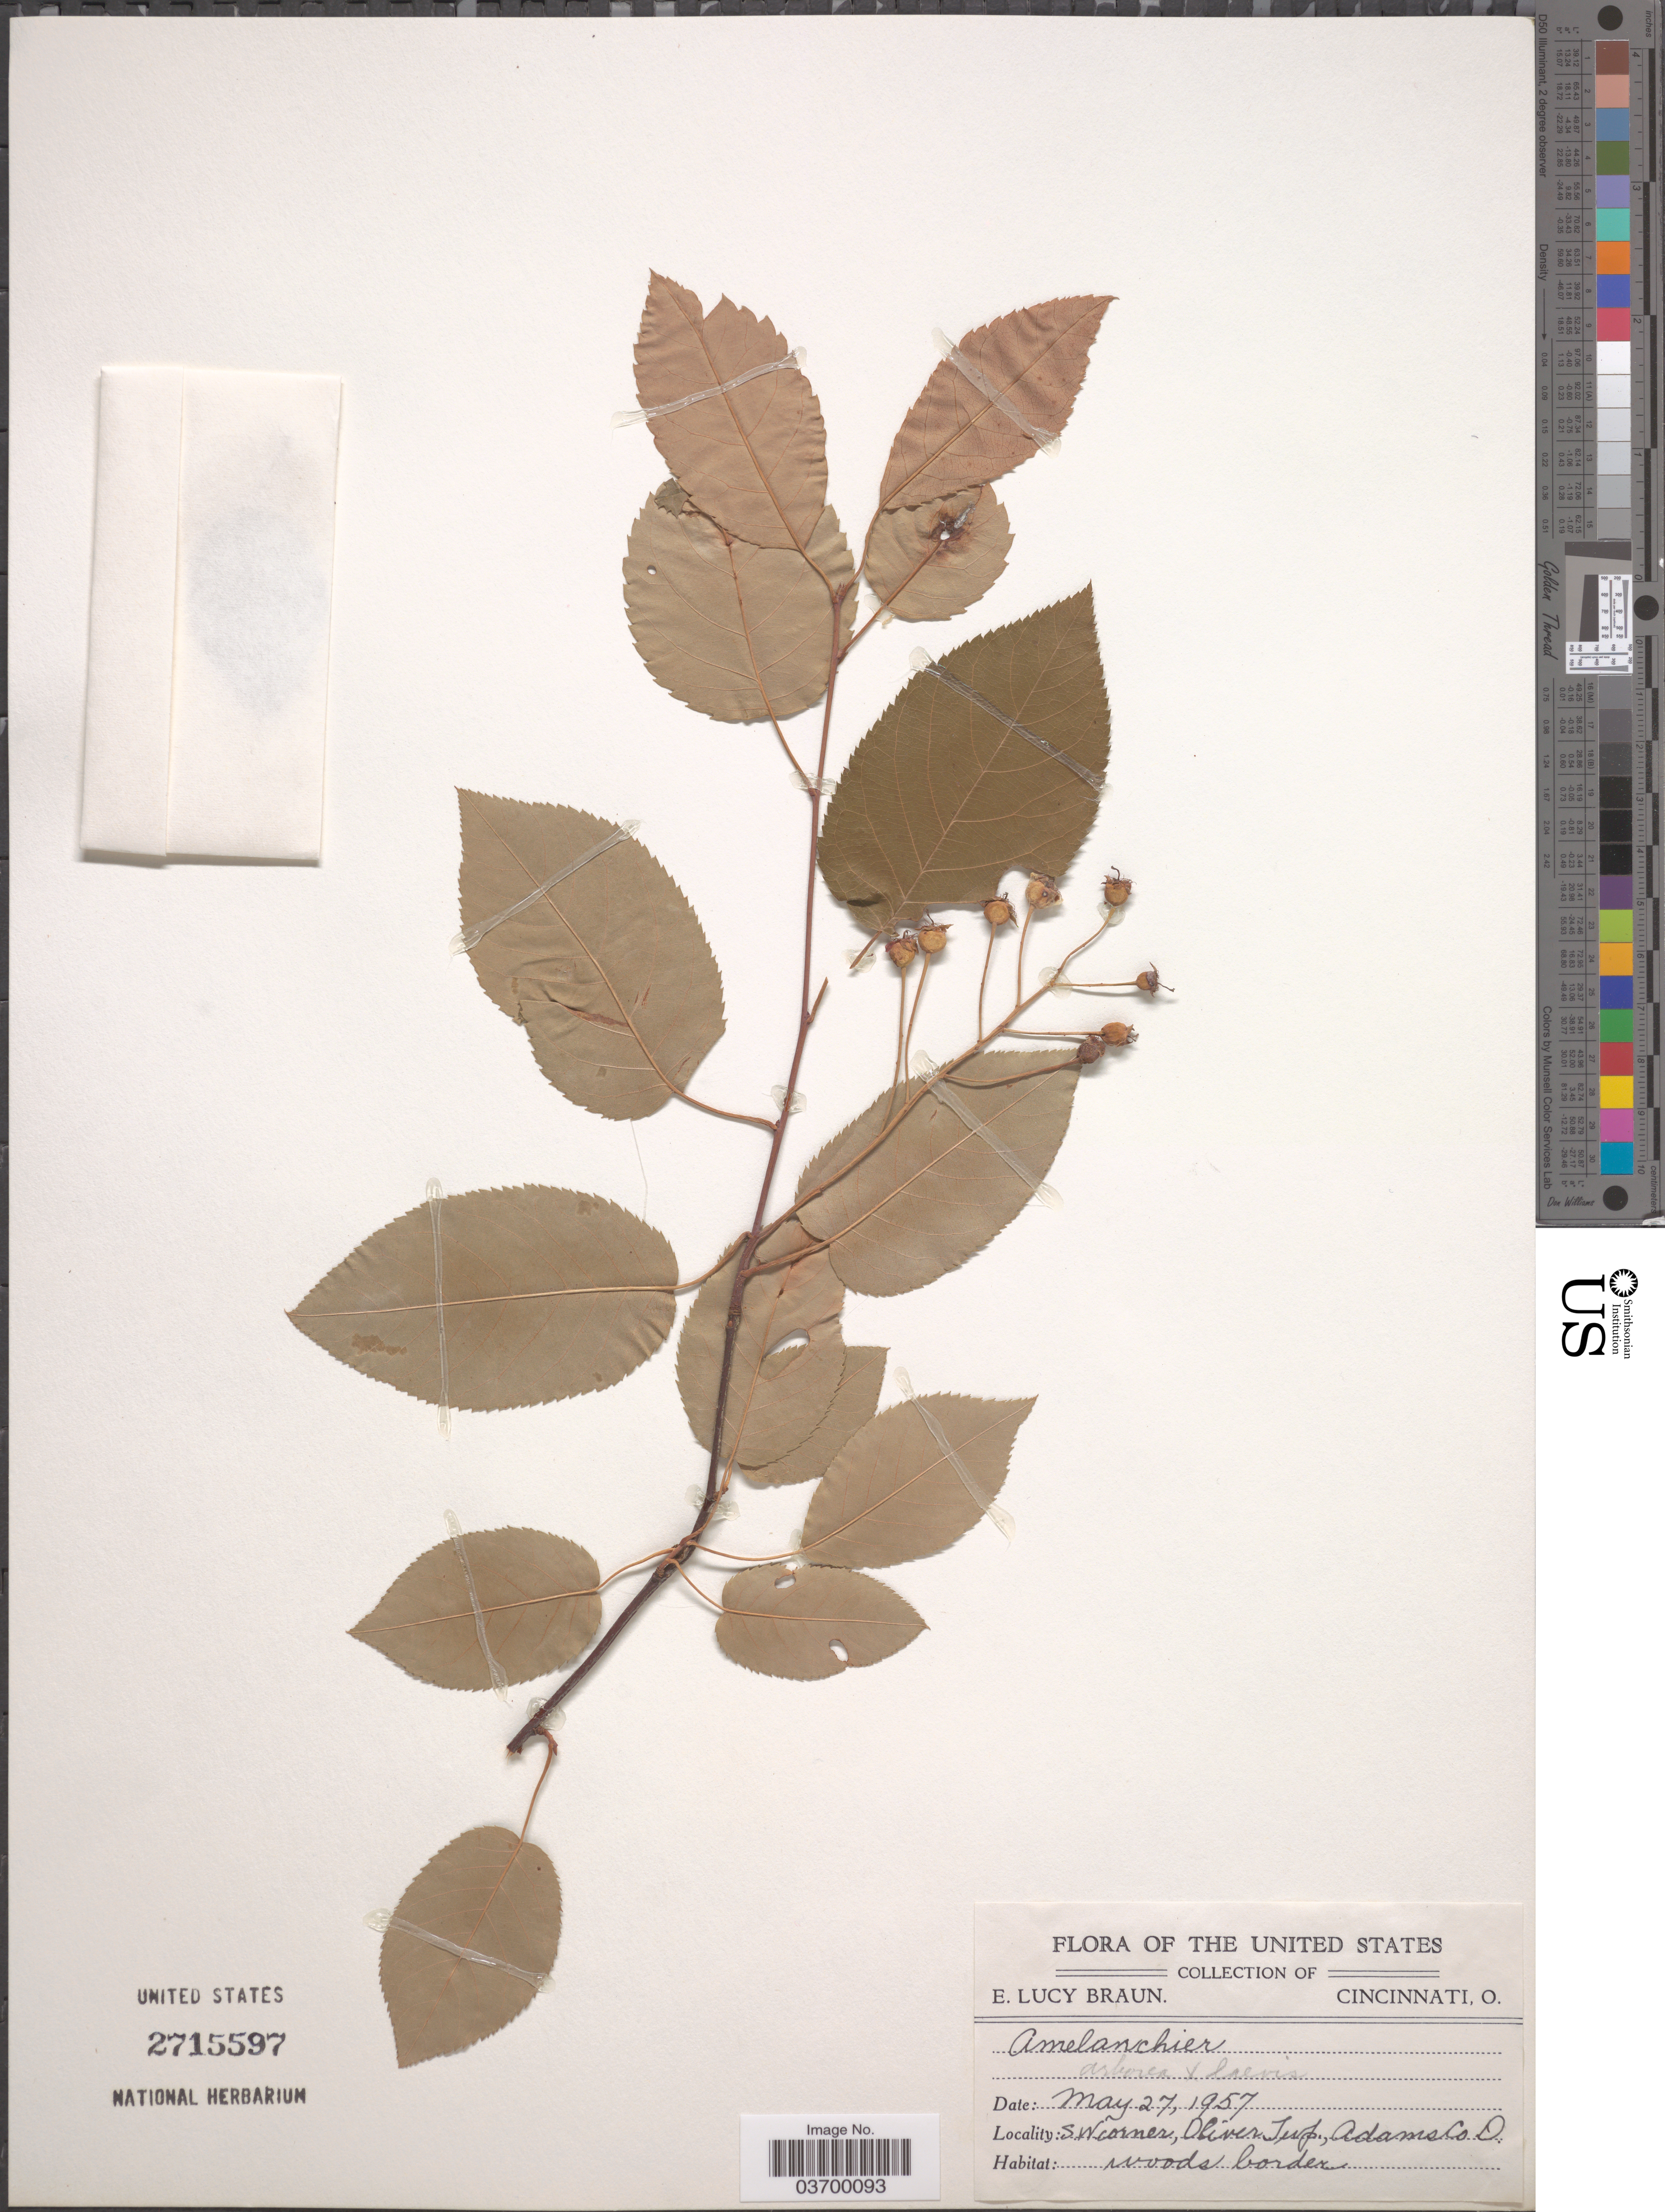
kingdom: Plantae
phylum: Tracheophyta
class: Magnoliopsida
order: Rosales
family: Rosaceae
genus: Amelanchier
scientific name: Amelanchier arborea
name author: (F. Michx.) Fernald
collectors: E. L. Braun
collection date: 1957-05-27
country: United States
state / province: Ohio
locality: SW corner, Oliver Twp., Adams Co.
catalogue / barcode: US 2715597